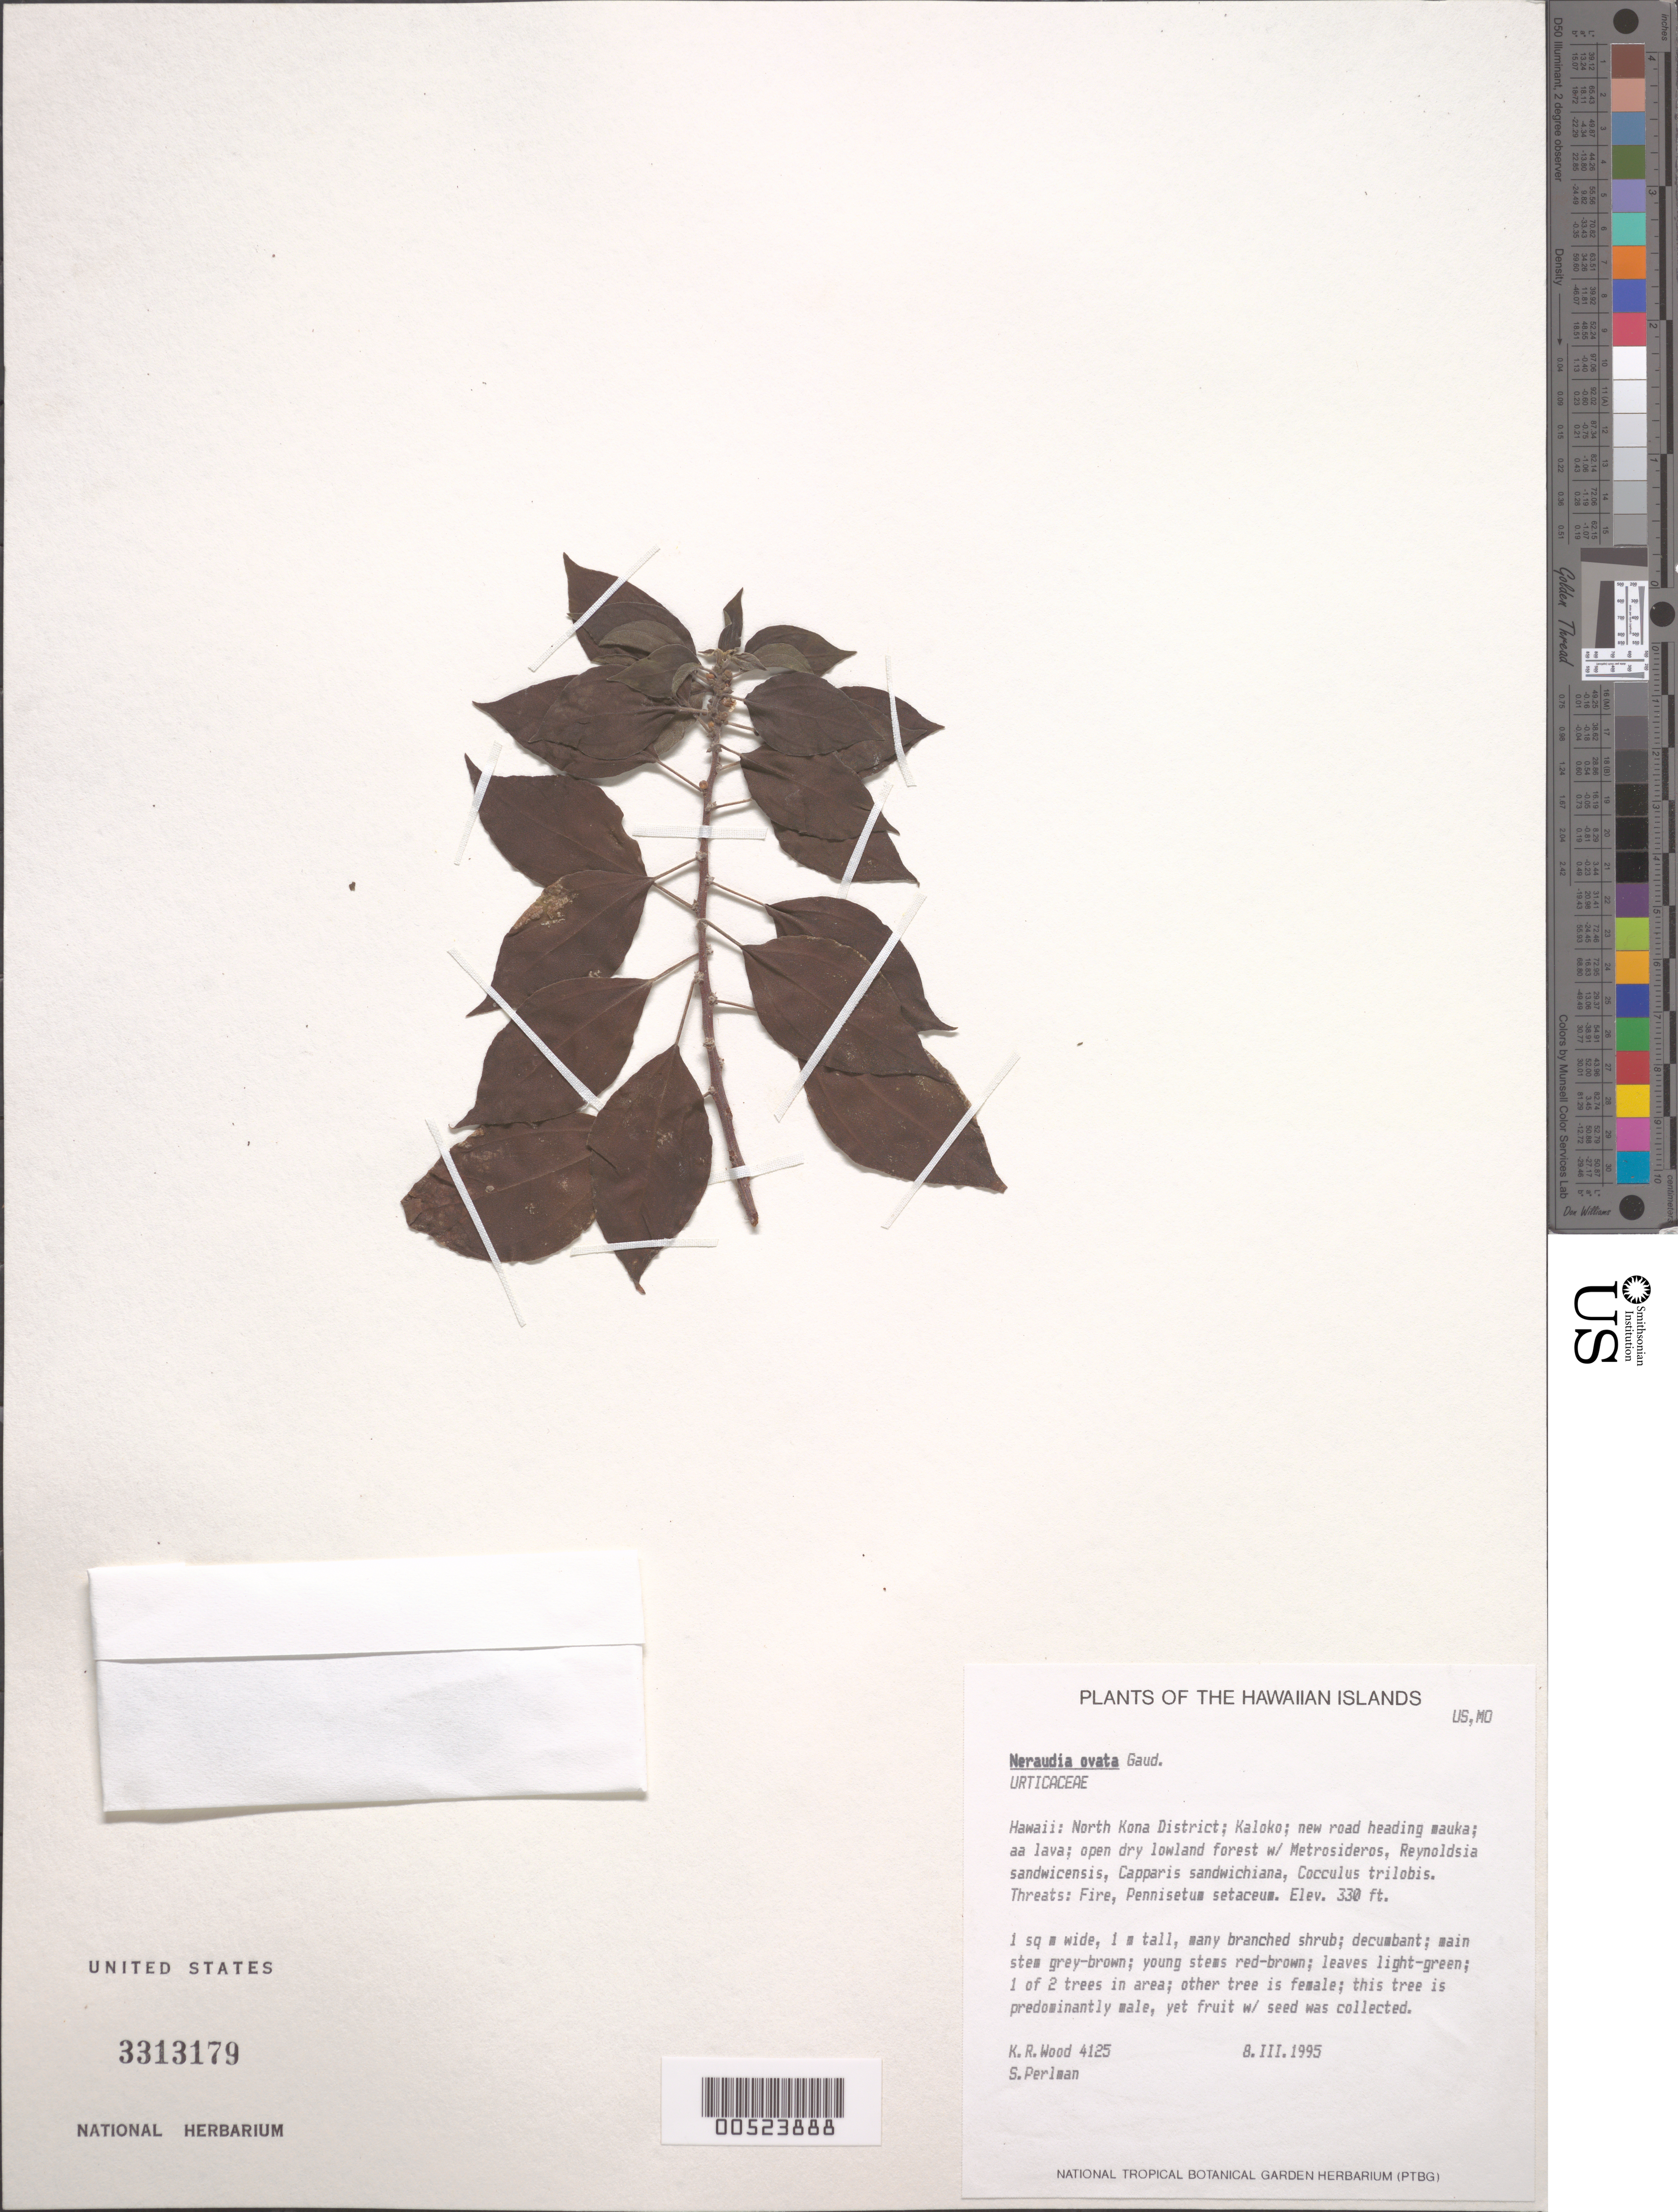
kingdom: Plantae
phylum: Tracheophyta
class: Magnoliopsida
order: Rosales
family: Urticaceae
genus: Neraudia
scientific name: Neraudia ovata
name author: Gaudich.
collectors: K. R. Wood & S. P. Perlman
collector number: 4125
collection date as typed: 8 Mar 1995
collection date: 1995-03-08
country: United States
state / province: Hawaii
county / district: Hawaii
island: Hawaii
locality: N Kona Dist, Kaloko, new rd heading mauka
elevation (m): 101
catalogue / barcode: US 3313179